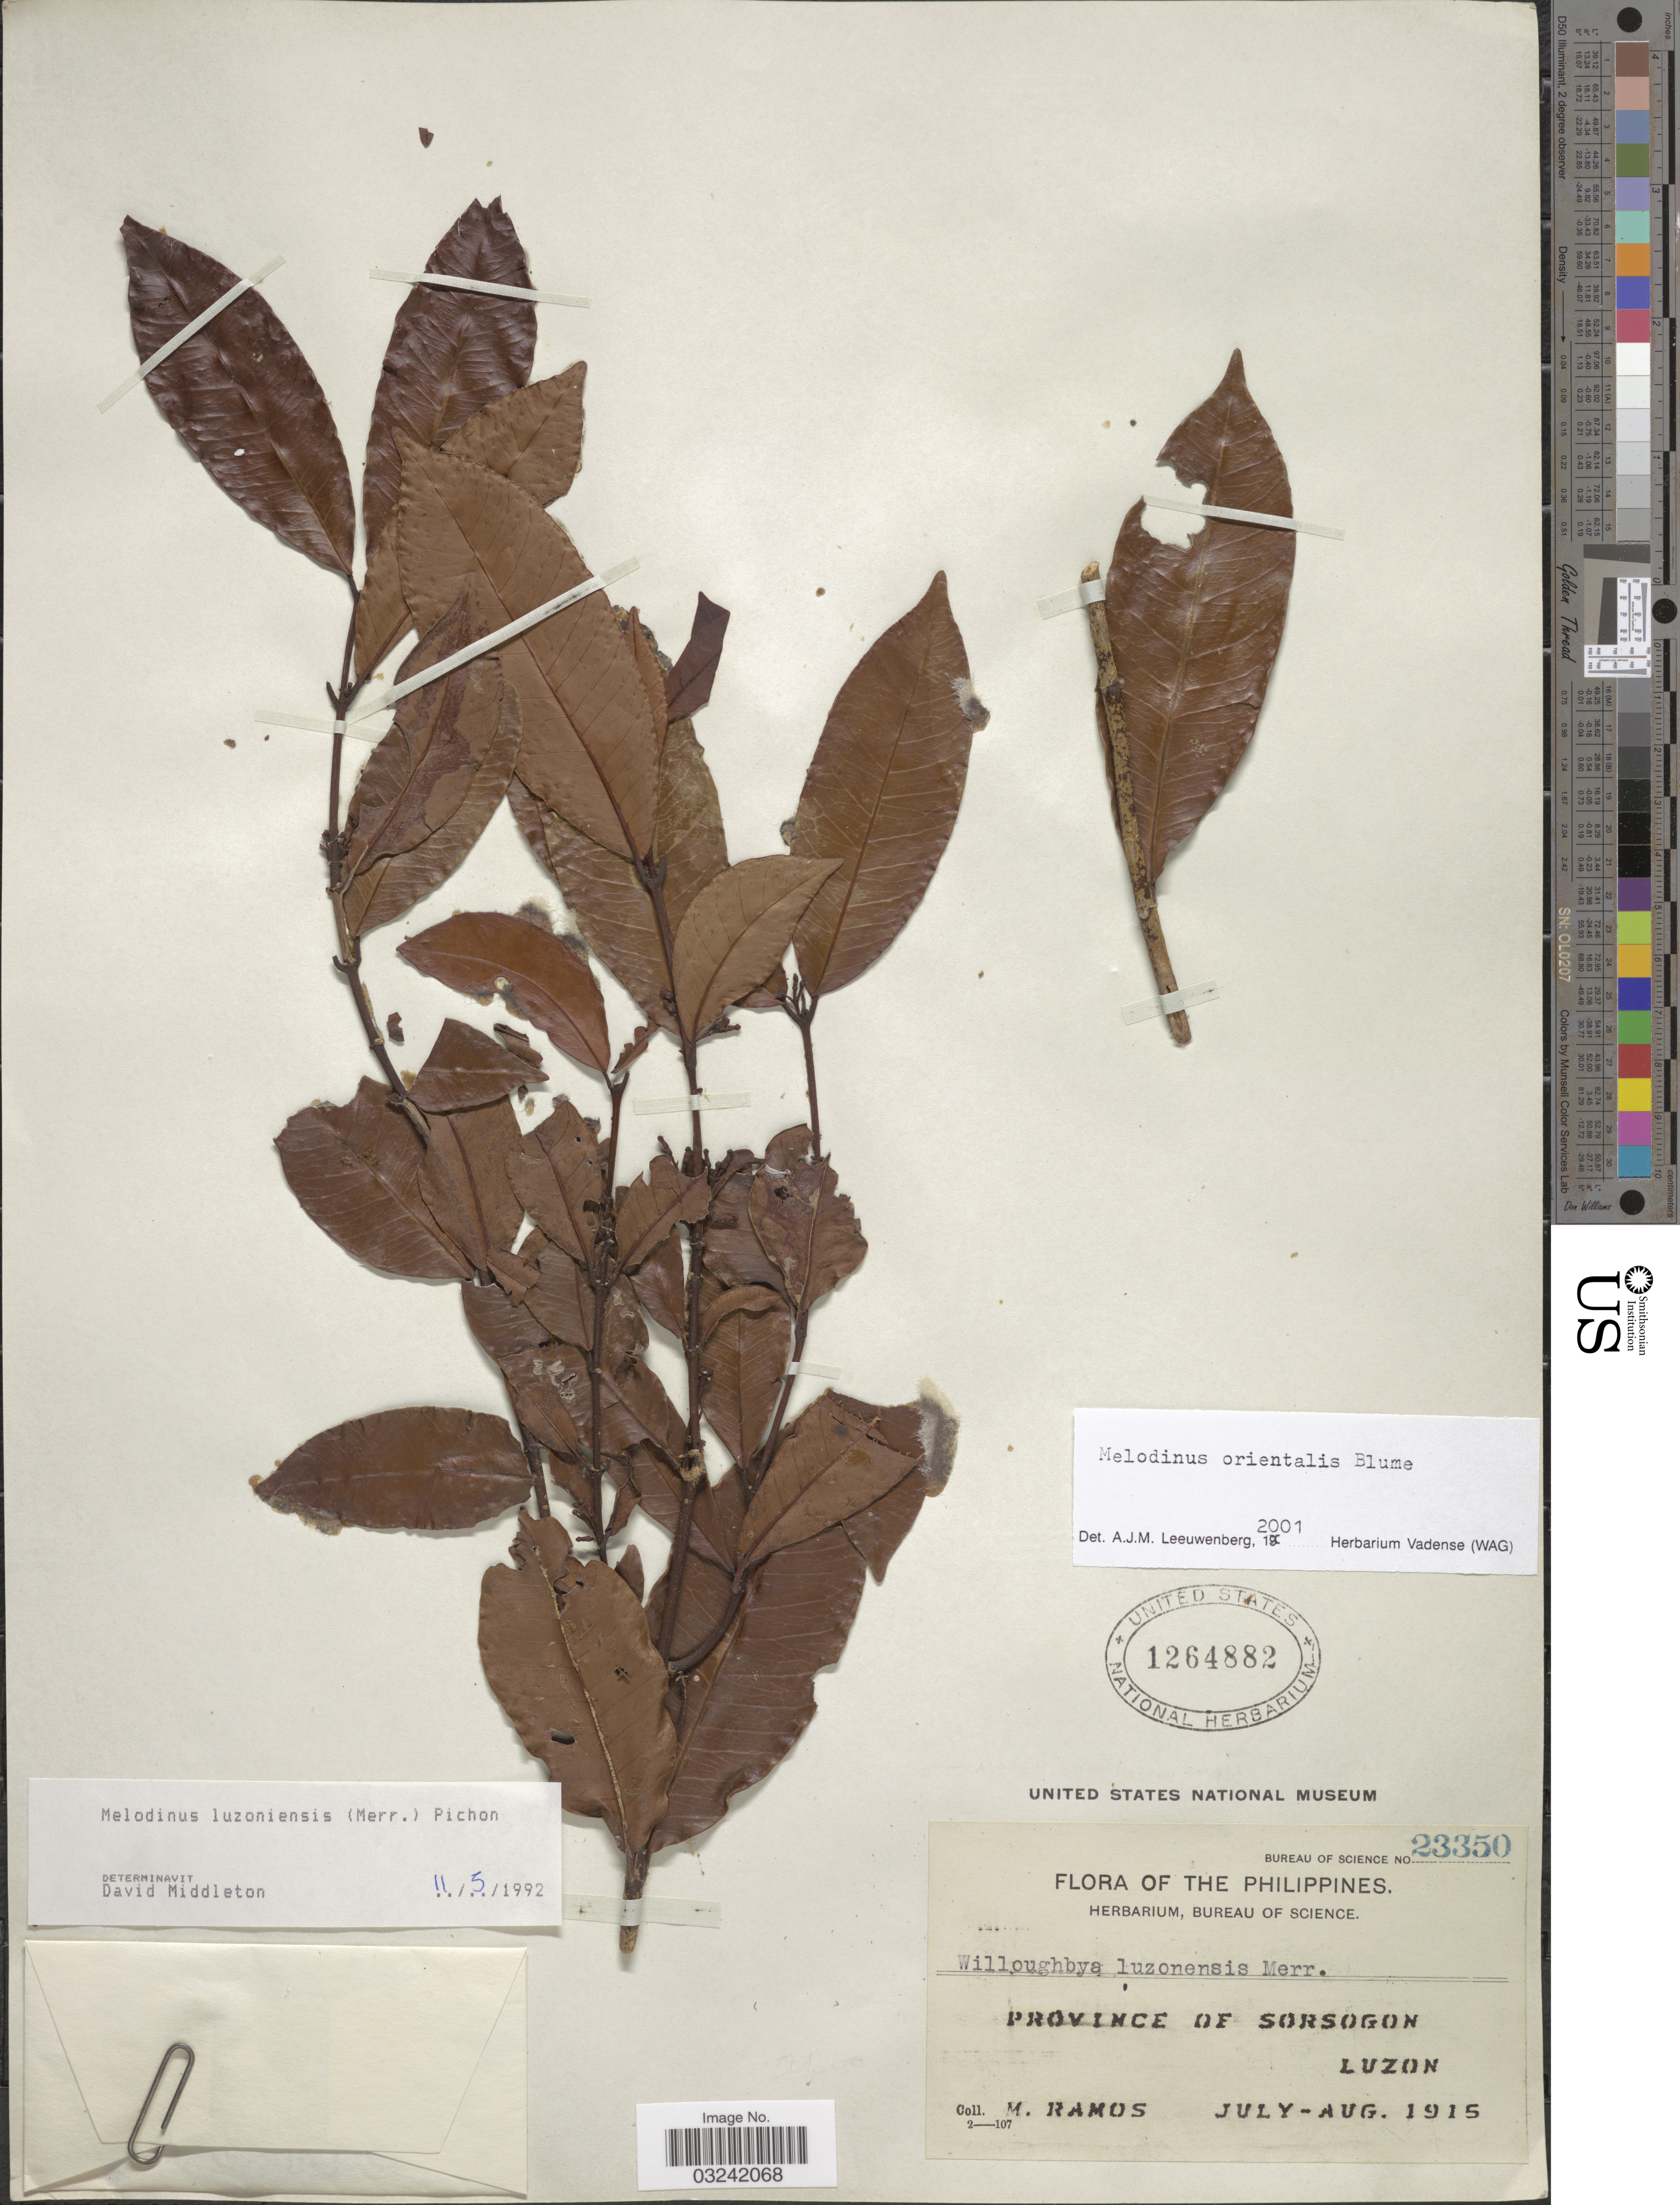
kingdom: Plantae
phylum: Tracheophyta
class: Magnoliopsida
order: Gentianales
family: Apocynaceae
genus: Melodinus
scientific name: Melodinus orientalis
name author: Blume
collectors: M. Ramos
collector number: Bureau of Science 23350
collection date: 1915-07/1915-08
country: Philippines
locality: Province of Sorsogon. Luzon.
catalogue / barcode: US 1264882